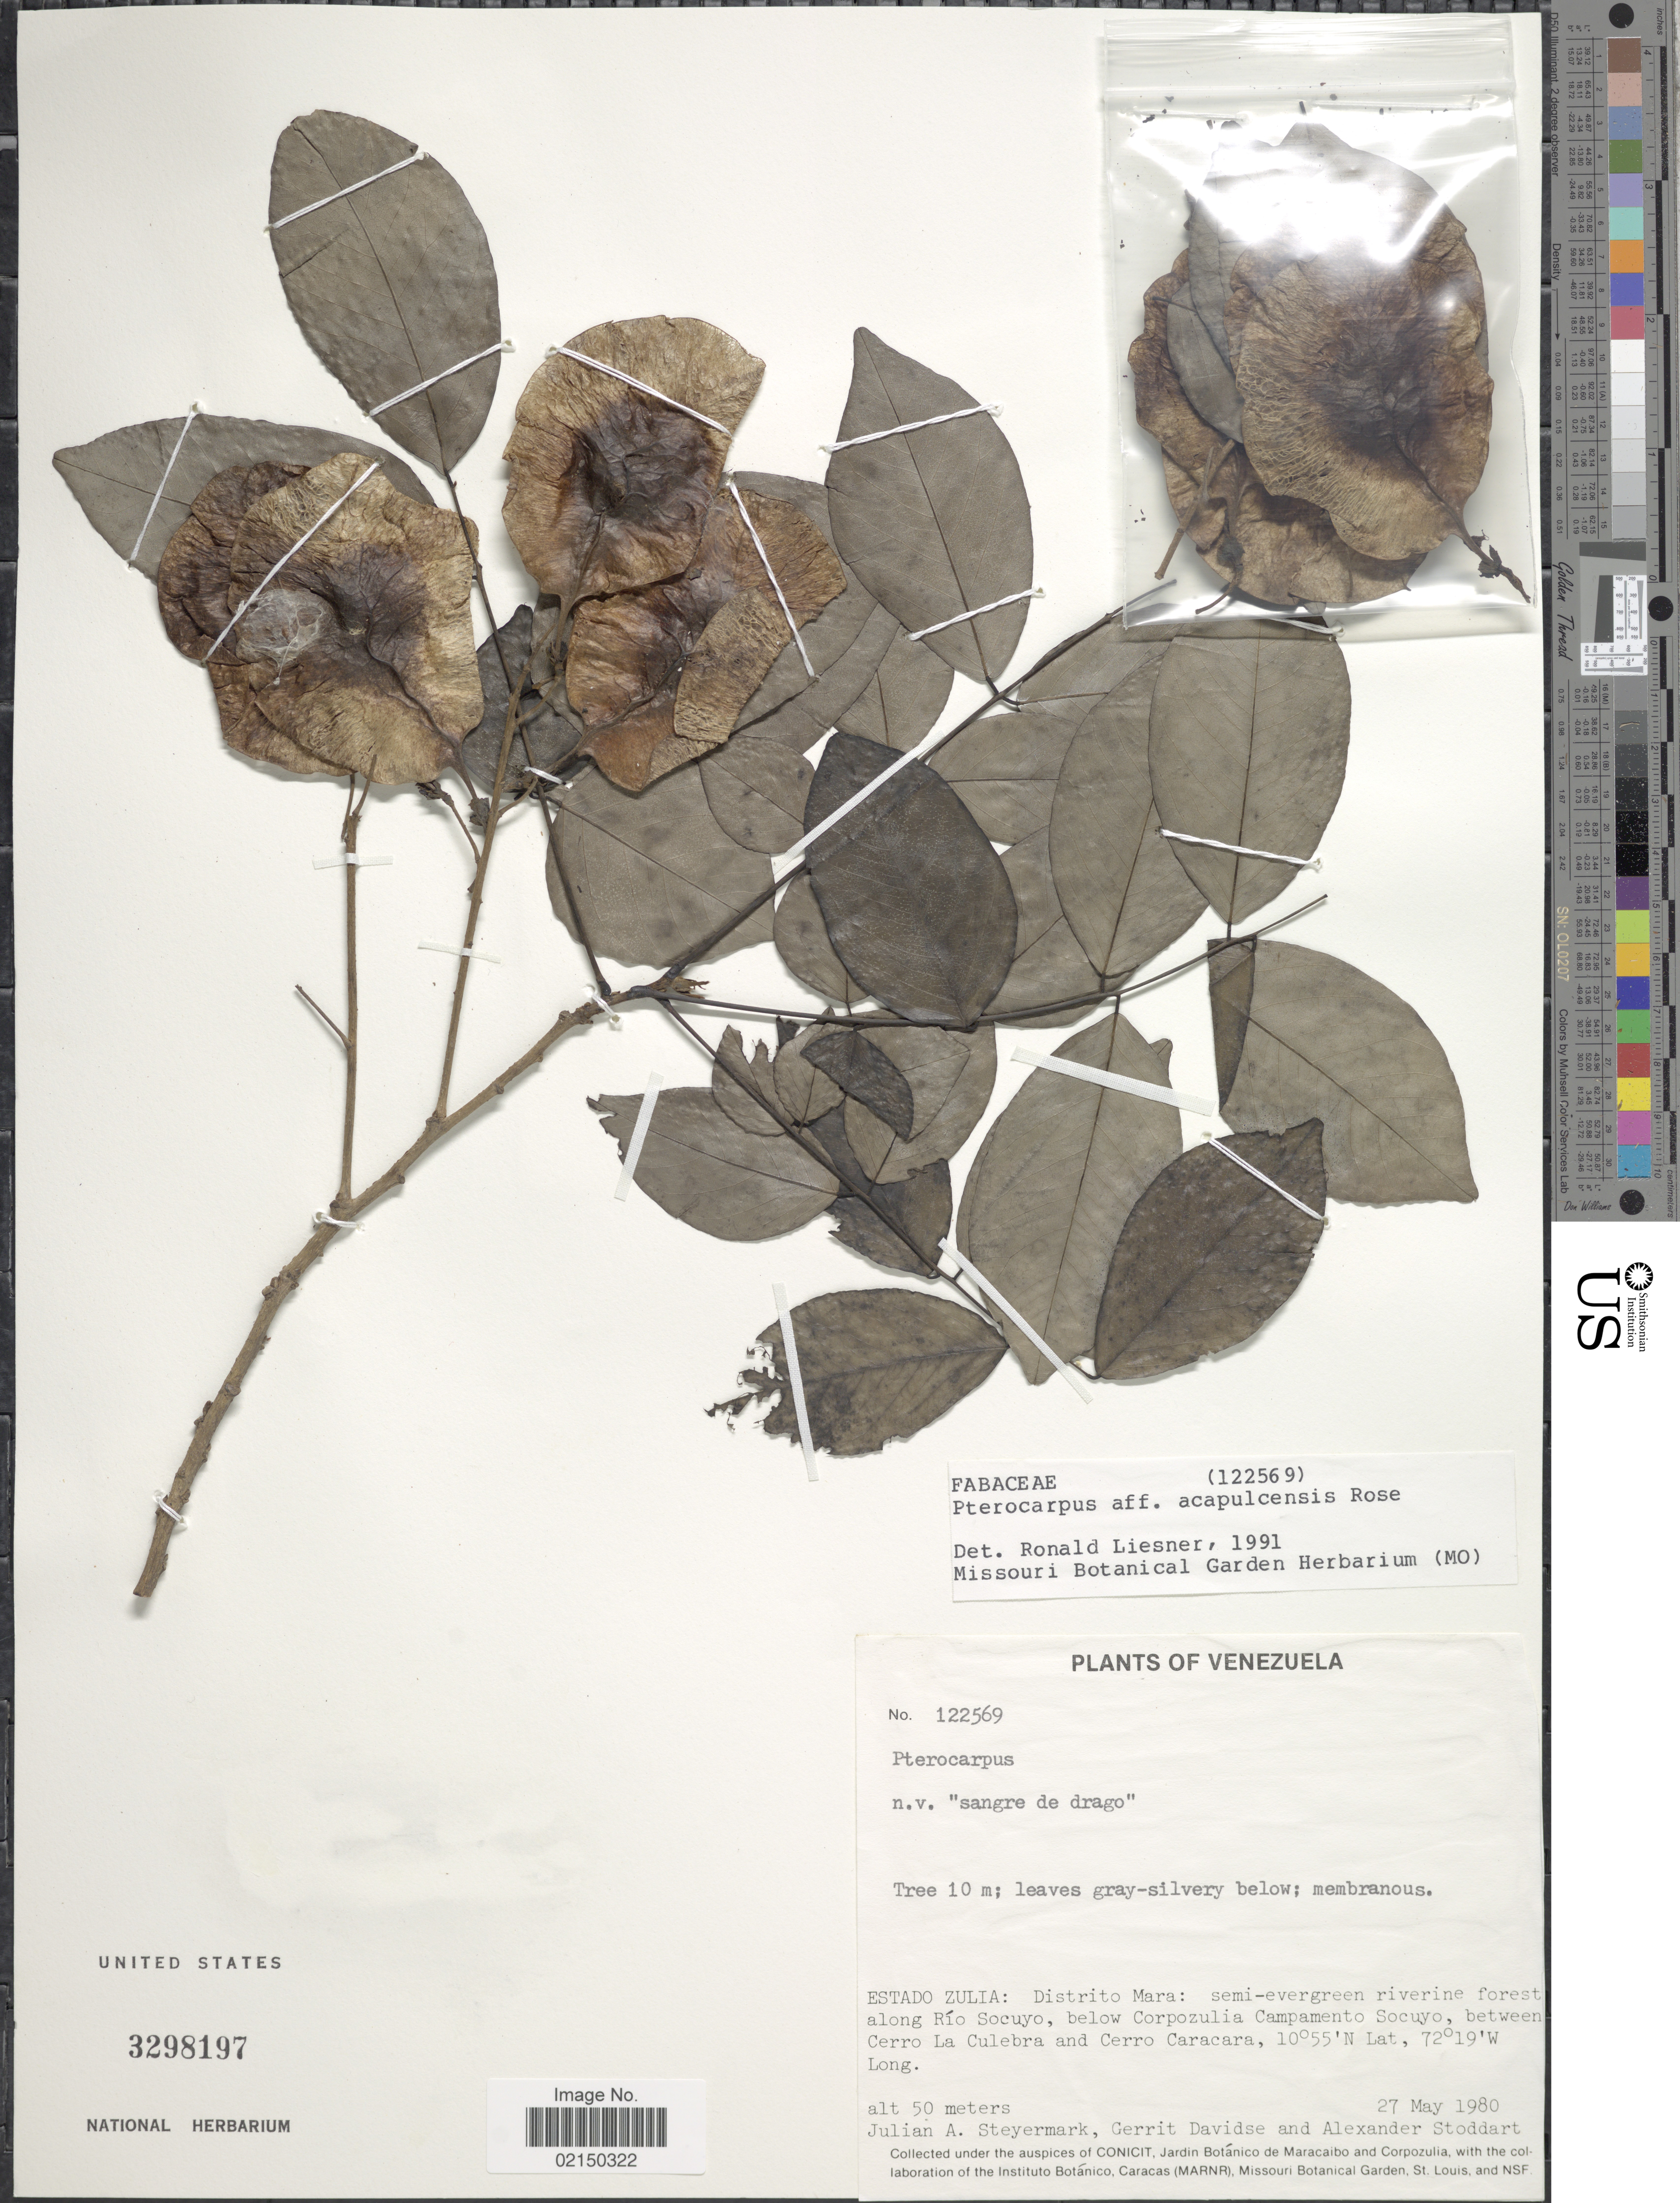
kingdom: Plantae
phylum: Tracheophyta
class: Magnoliopsida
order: Fabales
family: Fabaceae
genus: Pterocarpus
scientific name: Pterocarpus acapulcensis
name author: Rose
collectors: Standley, Paul Carpenter, Steyermark, Julian Alfred, G. Davidse & A. Stoddart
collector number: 122569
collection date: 1980-05-27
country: Venezuela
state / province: Zulia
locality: Distrito Mara: semi-evergreen riverine forest along Rio Socuyo, below Corpozulia Campamento Socuyo, between La Culebra and Cerro Caracara.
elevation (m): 50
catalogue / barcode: US 3298197